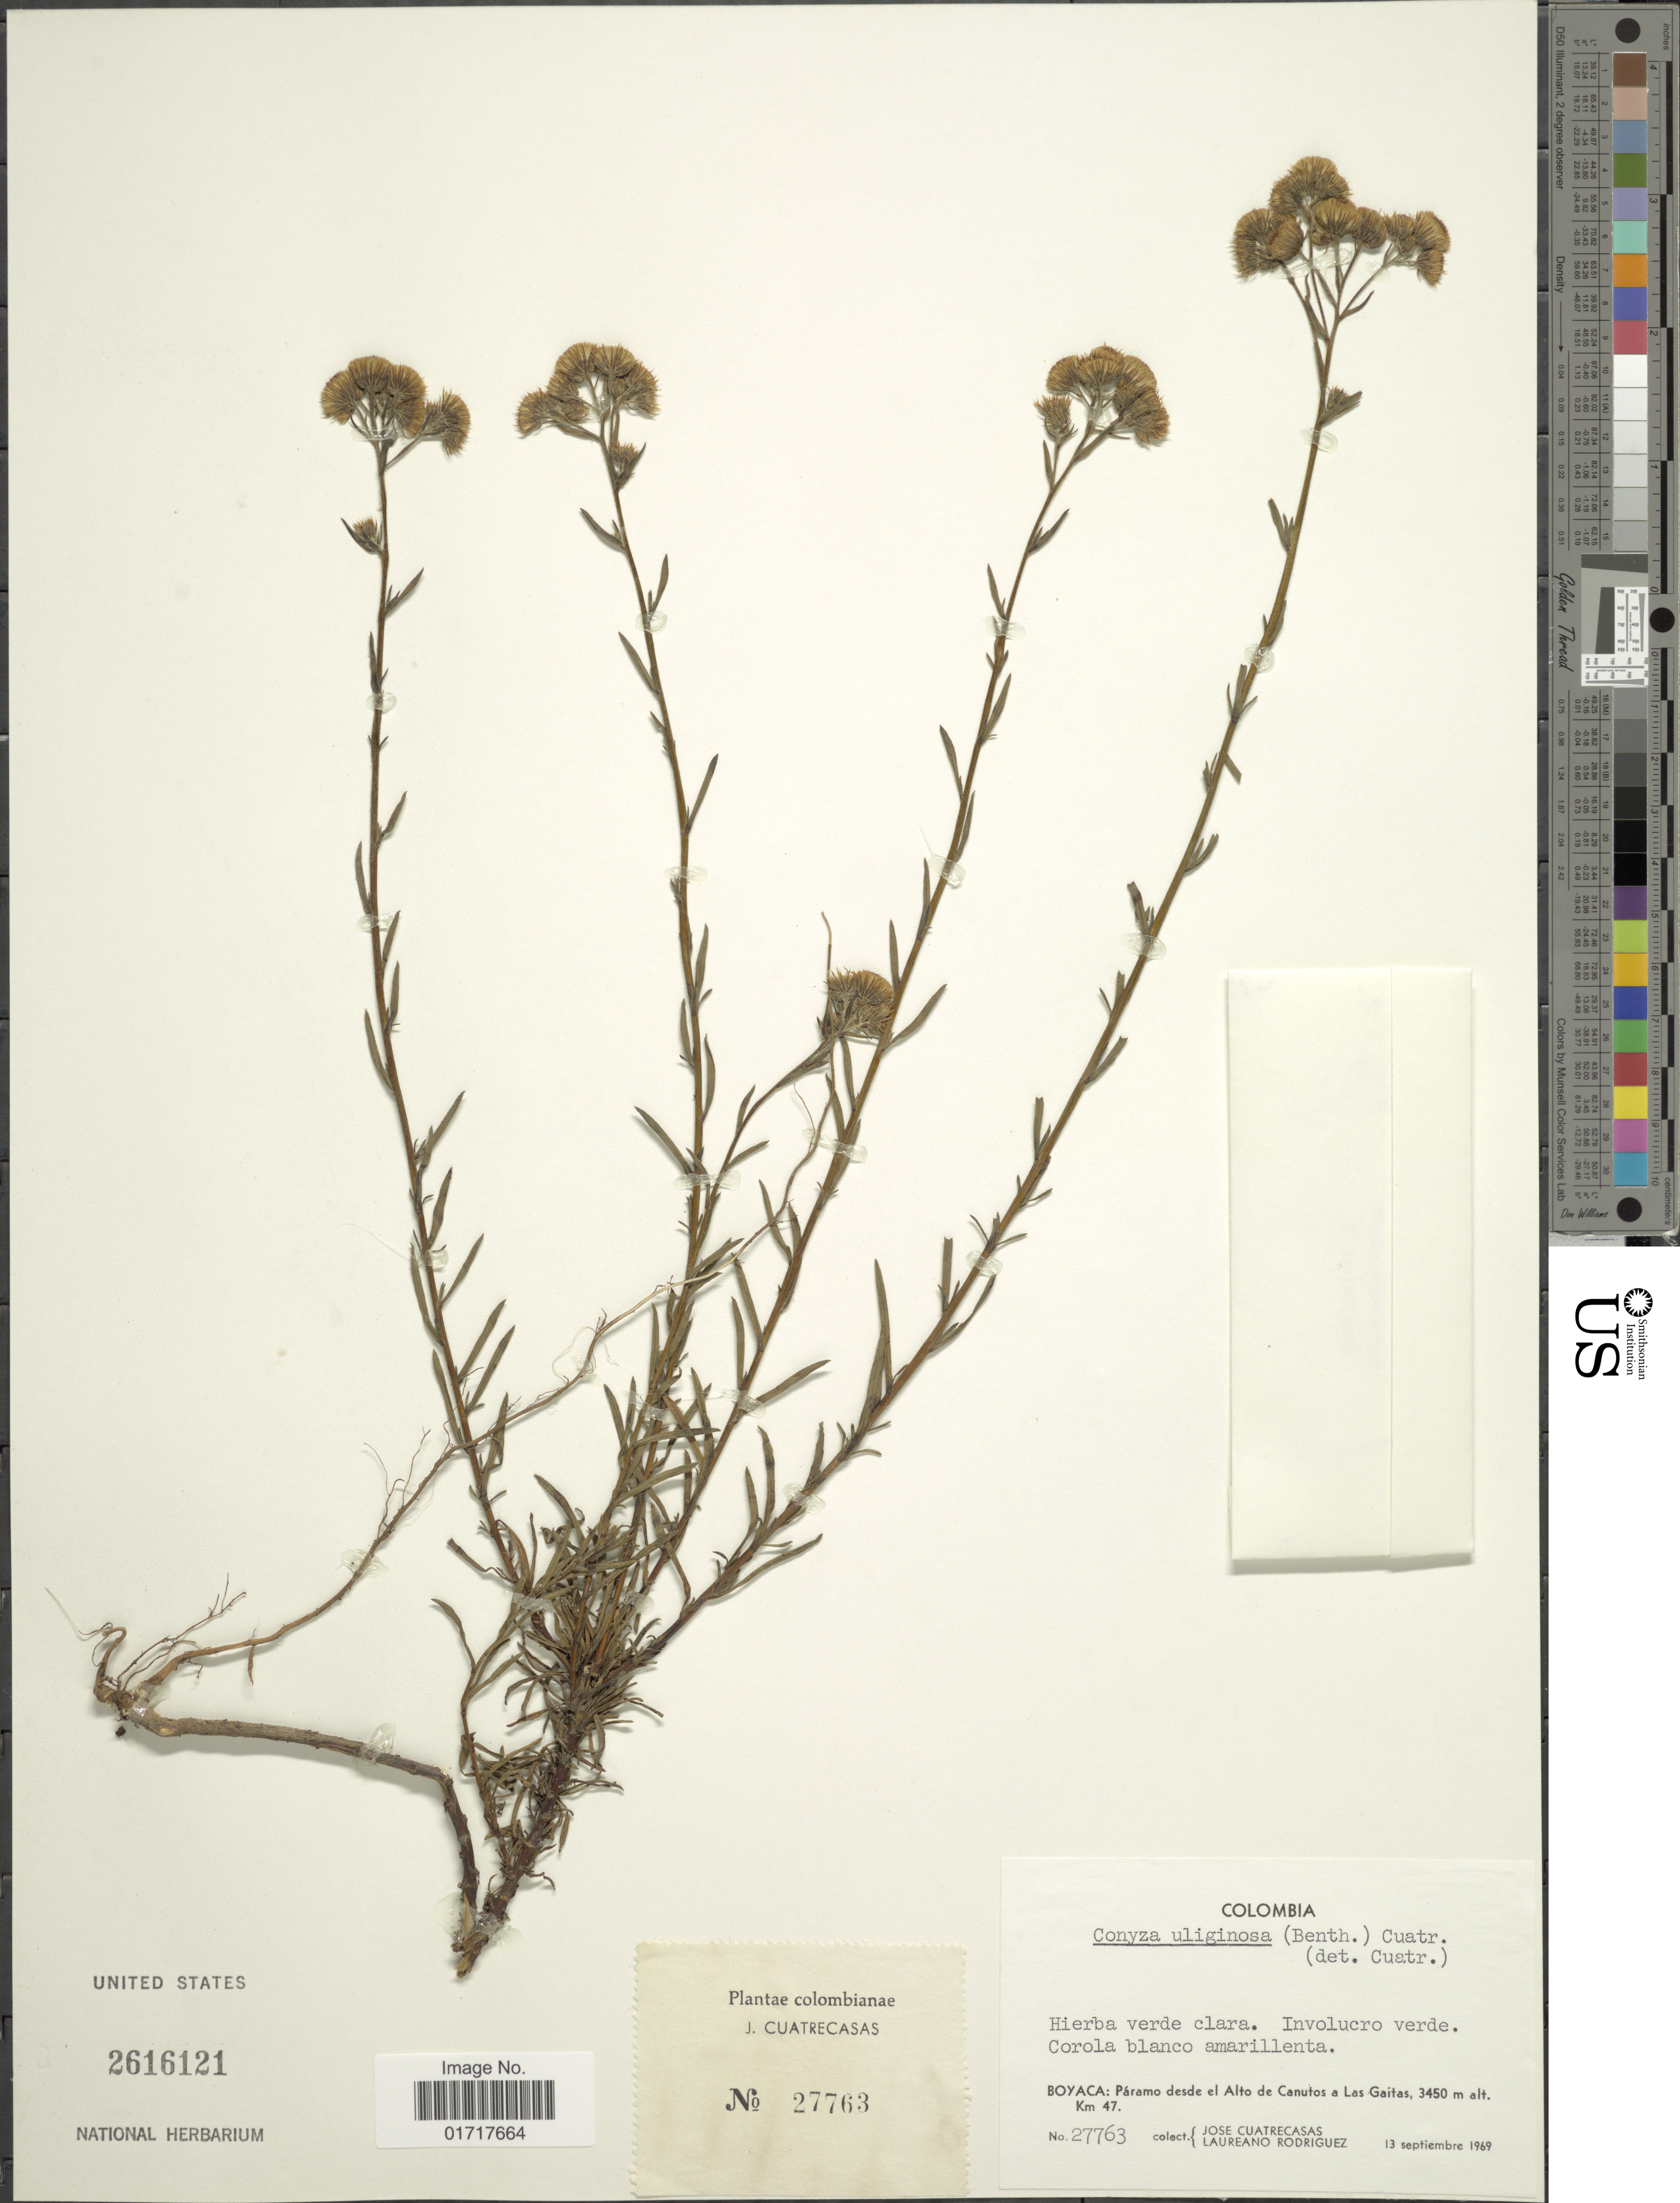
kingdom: Plantae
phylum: Tracheophyta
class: Magnoliopsida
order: Asterales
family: Asteraceae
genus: Conyza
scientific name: Conyza uliginosa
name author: (Benth.) Cuatrec.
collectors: J. Cuatrecasas & L. Rodriguez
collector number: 27763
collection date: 1969-09-13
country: Colombia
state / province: Boyacá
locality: Boyaca: Paramo desde el Alto de Canutos a Las Gaitas. Km 47.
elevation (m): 3450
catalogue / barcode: US 2616121